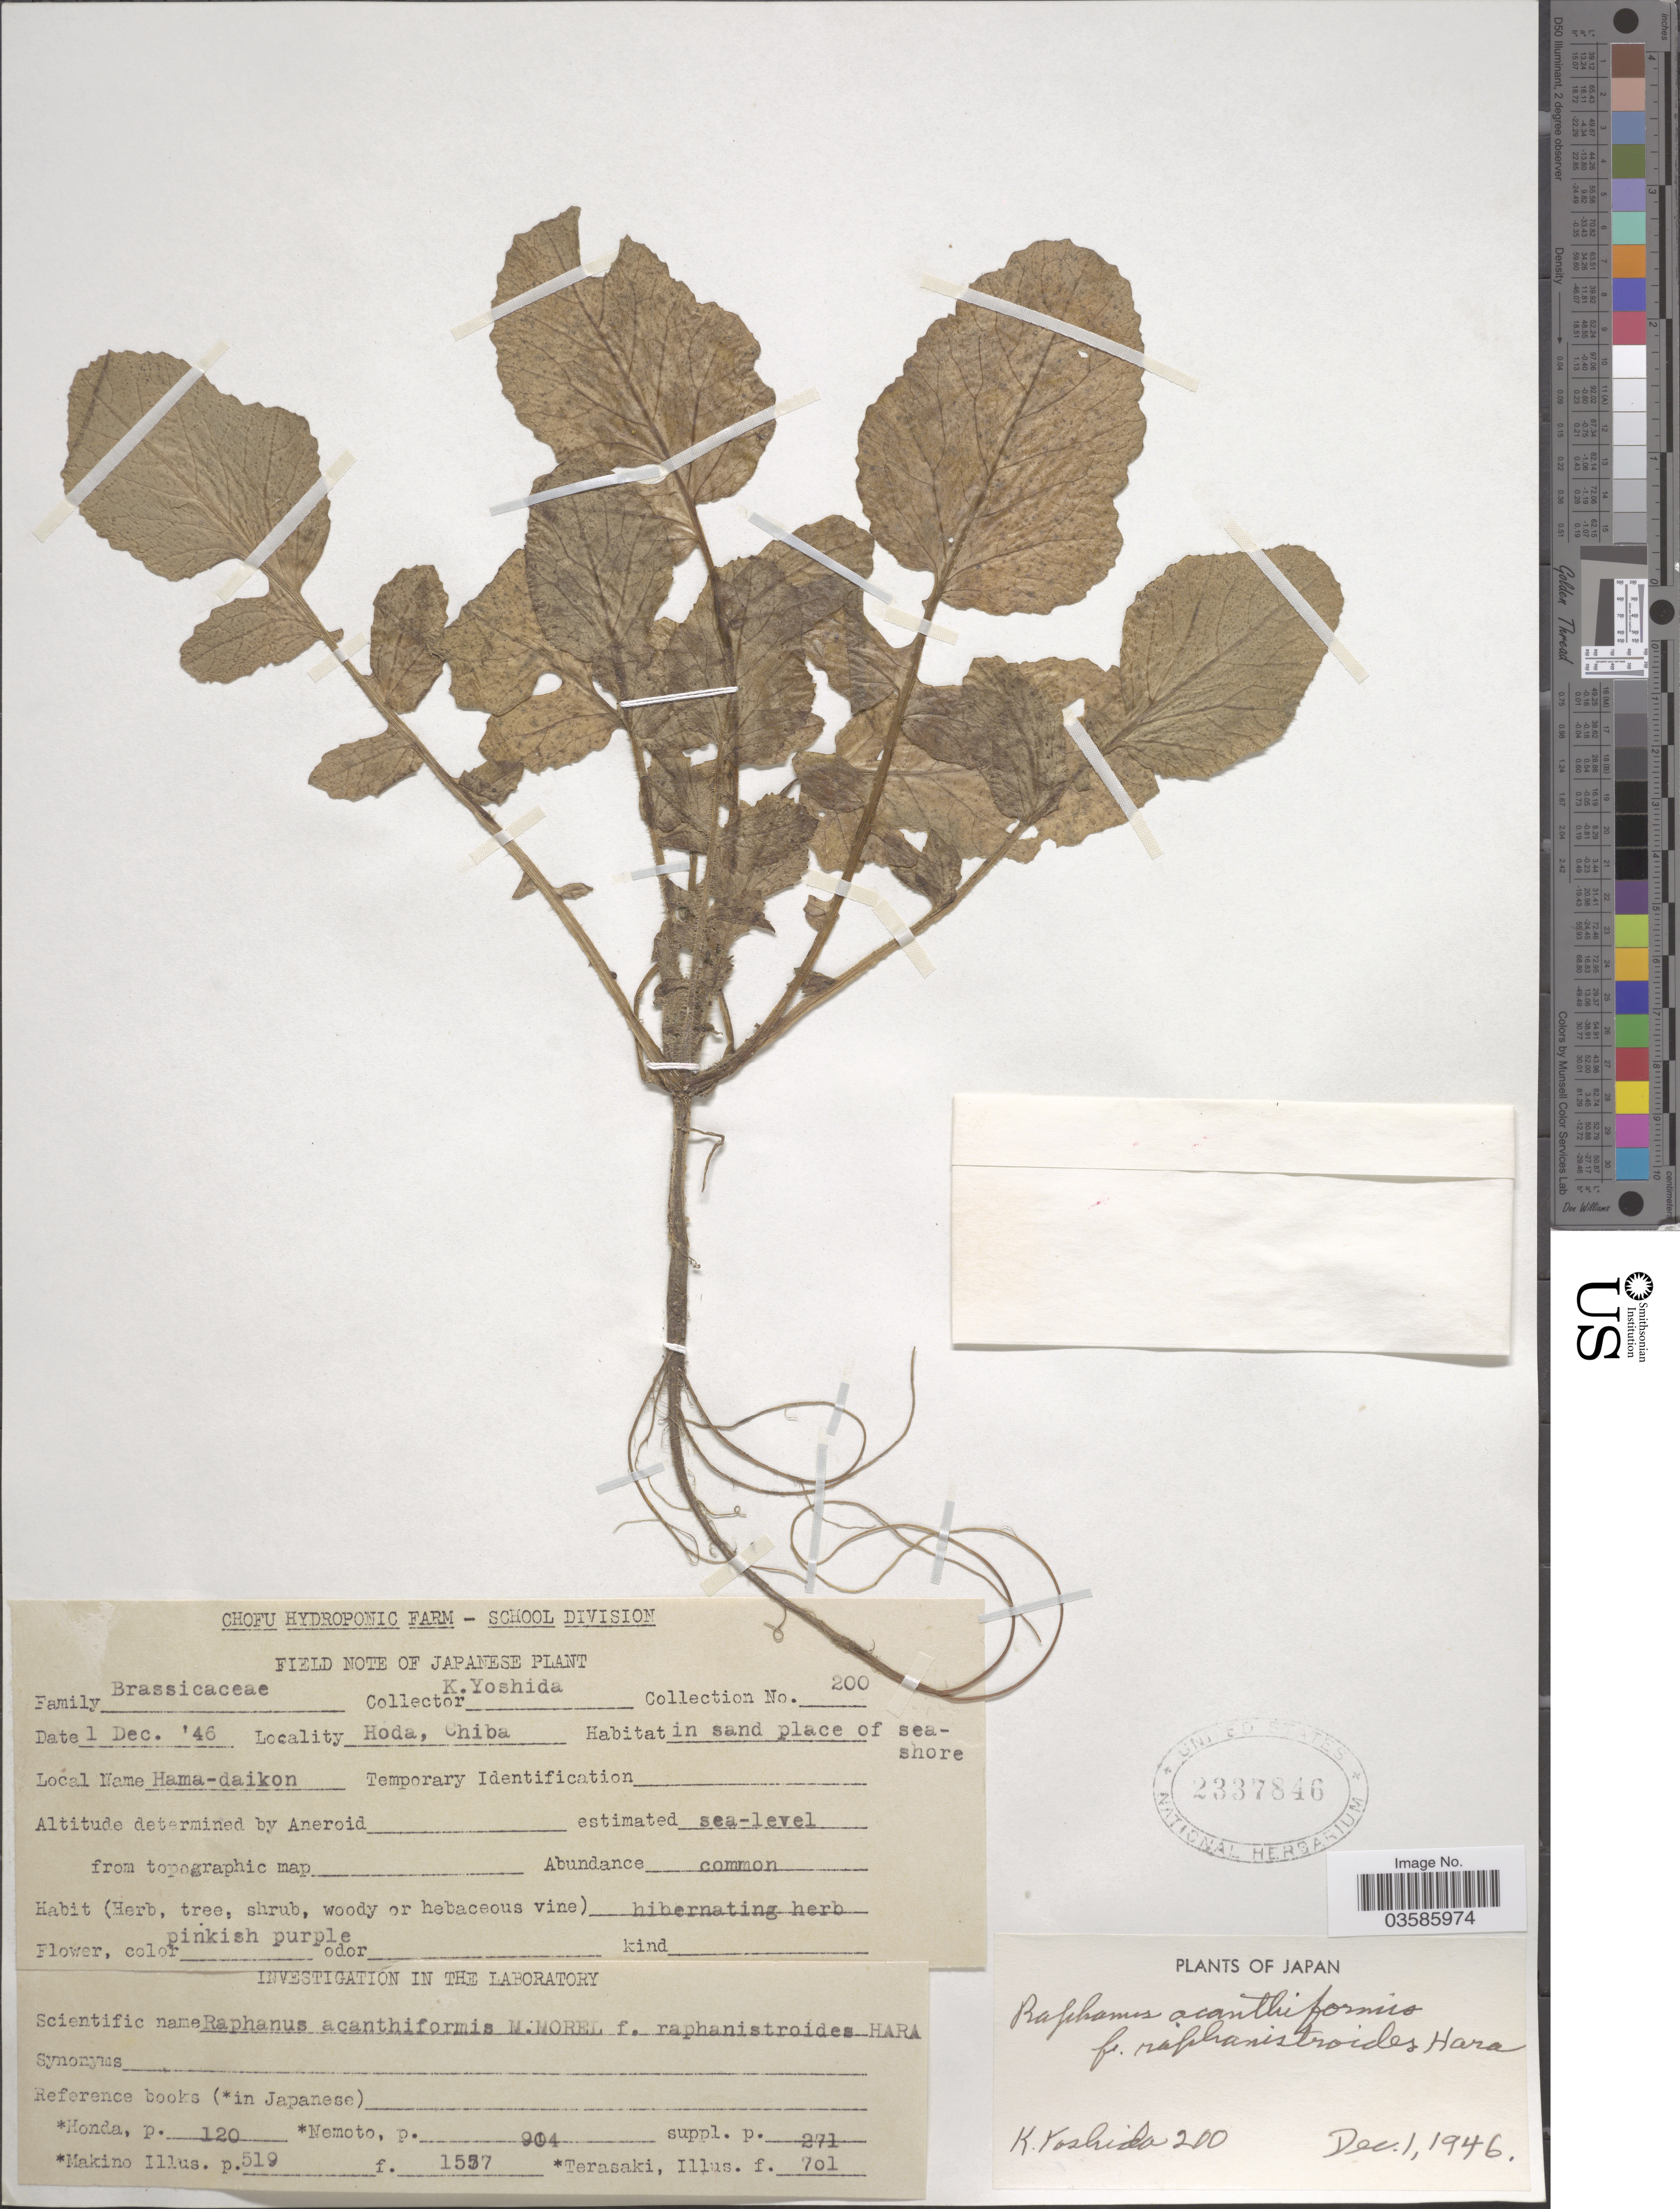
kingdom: Plantae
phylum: Tracheophyta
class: Magnoliopsida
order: Brassicales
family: Brassicaceae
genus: Raphanus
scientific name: Raphanus acanthiformis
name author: Morel ex Sasaki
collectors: K. Yoshida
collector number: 200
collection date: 1946-12-01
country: Japan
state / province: Tiba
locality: Hoda, Chiba.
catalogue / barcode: US 2337846